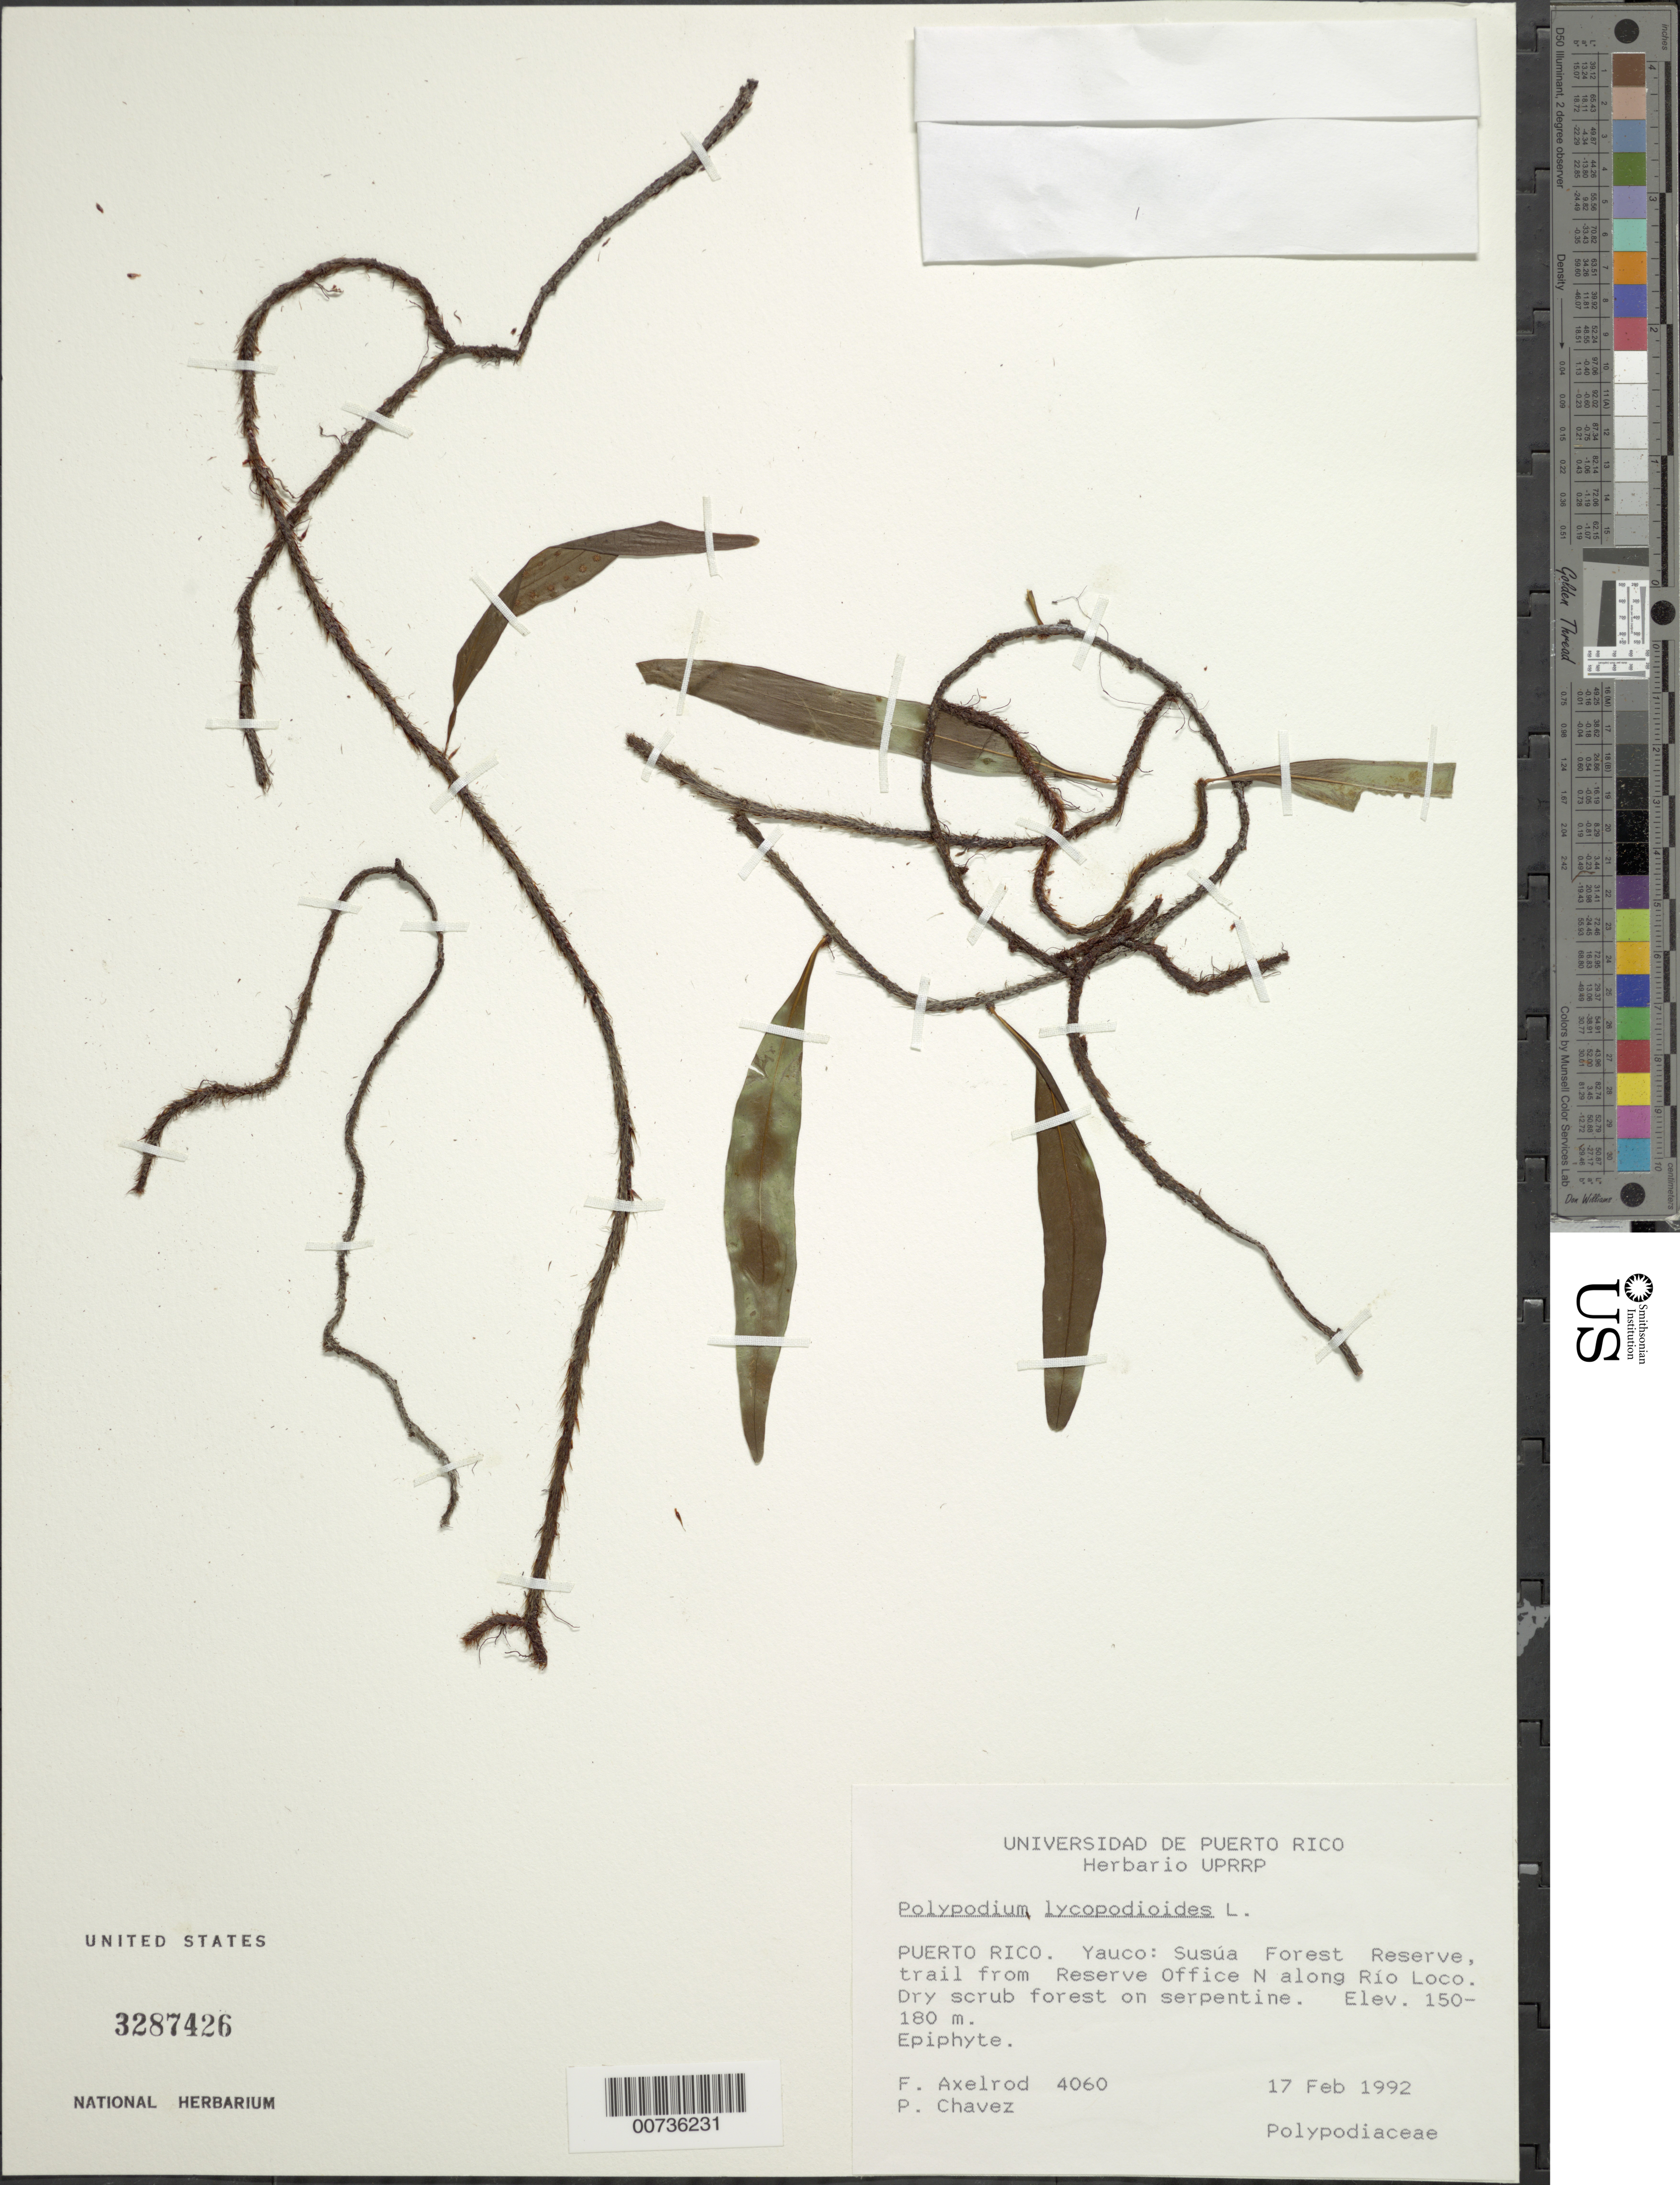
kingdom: Plantae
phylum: Tracheophyta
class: Polypodiopsida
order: Polypodiales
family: Polypodiaceae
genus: Microgramma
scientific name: Microgramma lycopodioides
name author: (L.) Copel.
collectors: F. S. Axelrod & P. Chavez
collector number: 4060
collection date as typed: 17 Feb 1992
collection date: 1992-02-17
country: Puerto Rico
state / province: Yauco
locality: Yauco: Susúa Forest Reserve, trail from reserve office N along Río Loco.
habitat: Epiphyte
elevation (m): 150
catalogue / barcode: US 3287426